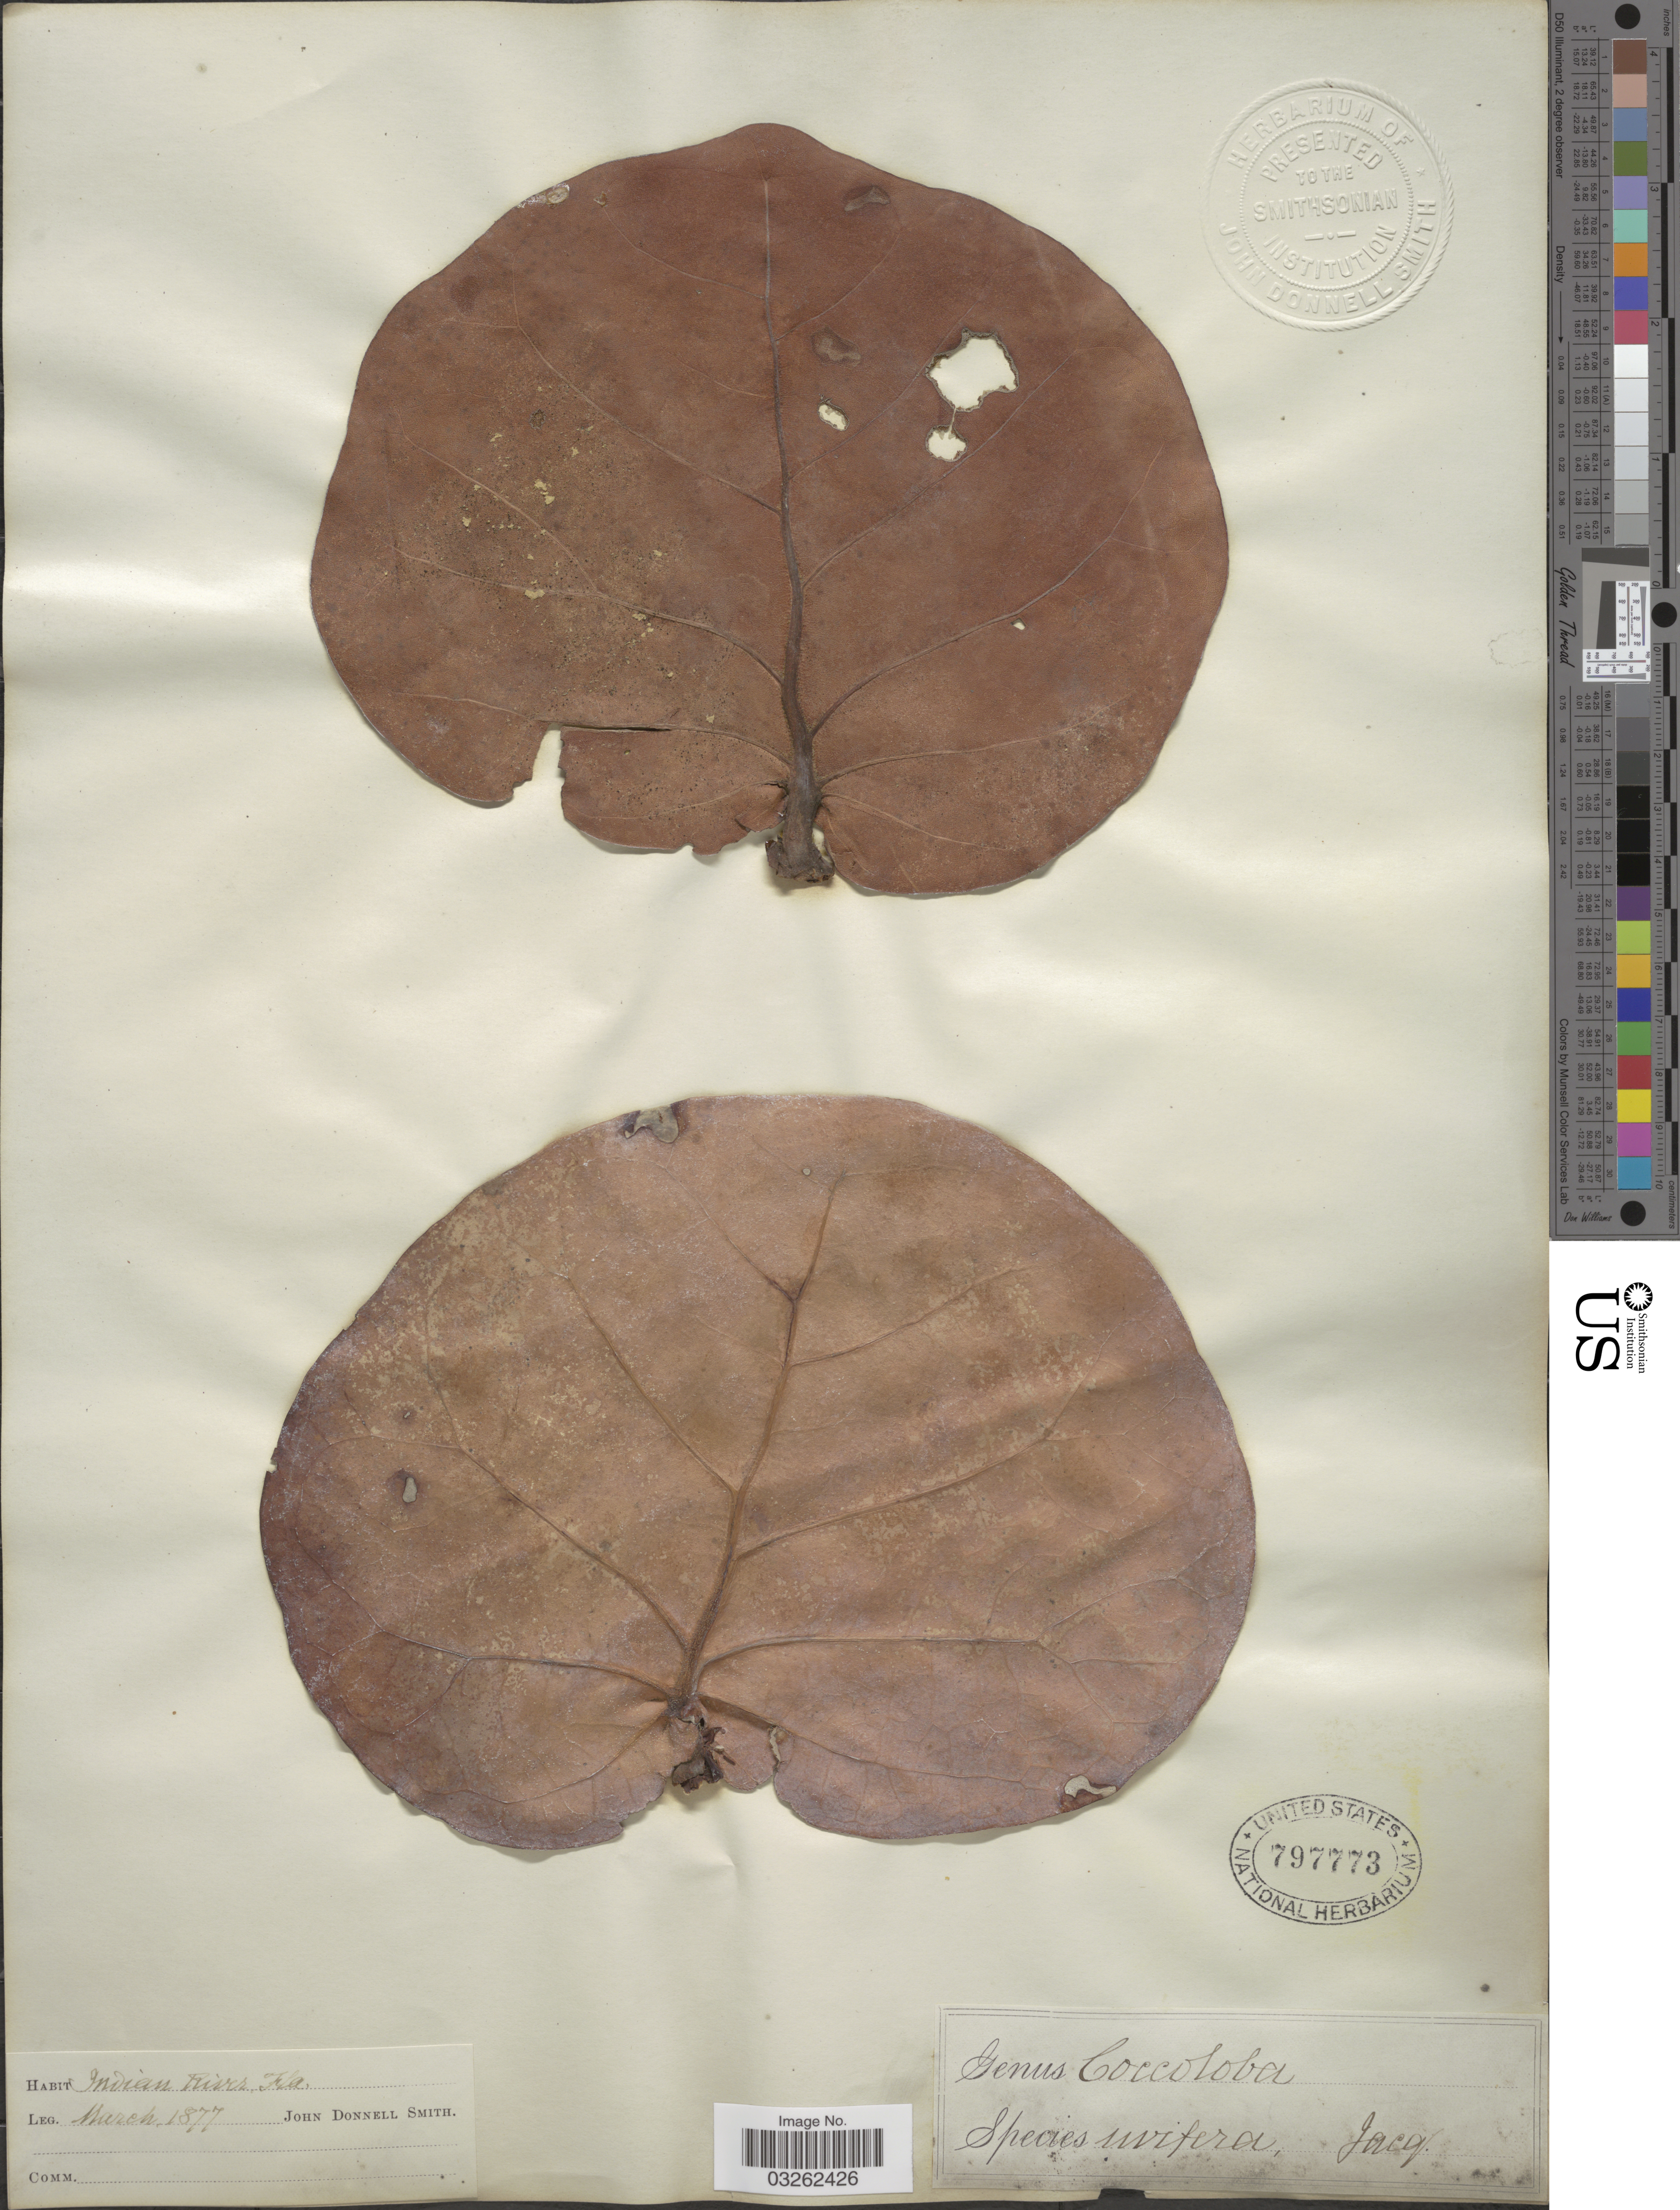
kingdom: Plantae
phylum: Tracheophyta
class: Magnoliopsida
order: Caryophyllales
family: Polygonaceae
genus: Coccoloba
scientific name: Coccoloba uvifera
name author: L.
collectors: J. Donnell Smith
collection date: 1877-03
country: United States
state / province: Florida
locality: Indian River.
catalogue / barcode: US 797773